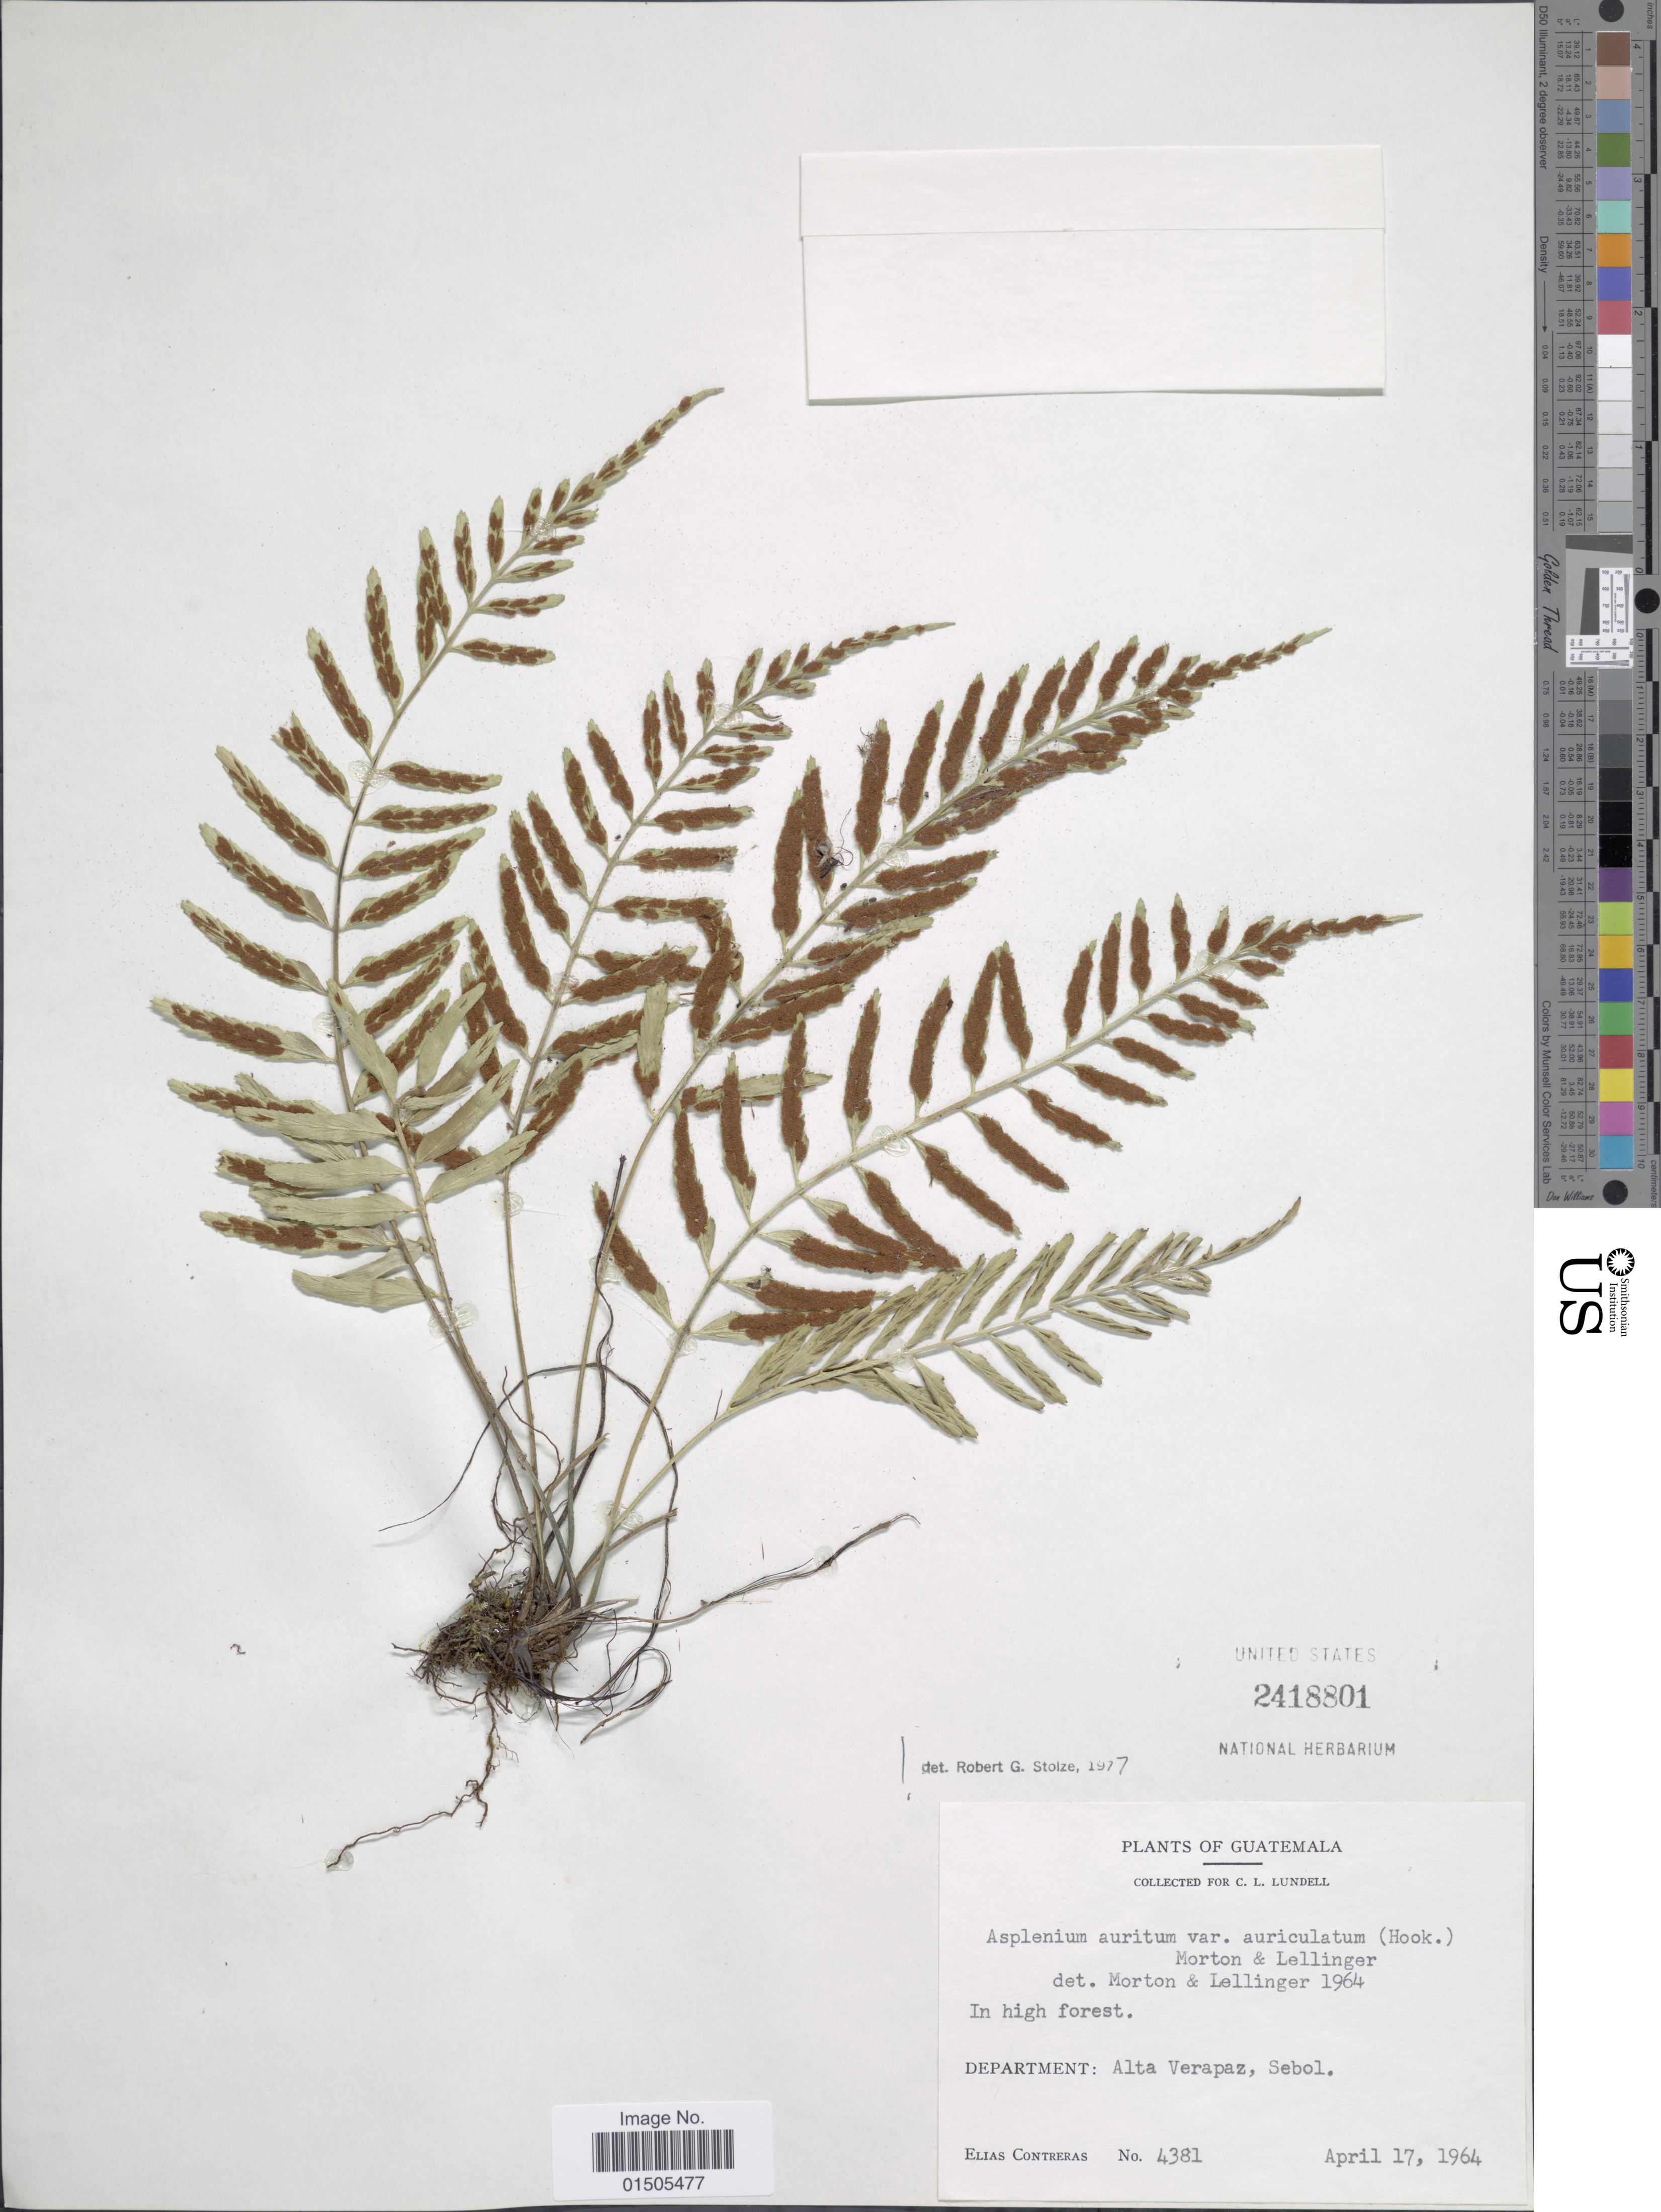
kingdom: Plantae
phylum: Tracheophyta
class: Polypodiopsida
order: Polypodiales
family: Aspleniaceae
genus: Asplenium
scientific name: Asplenium auritum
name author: Sw.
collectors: E. Contreras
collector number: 4381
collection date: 1964-04-17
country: Guatemala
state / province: Alta Verapaz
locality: Sebol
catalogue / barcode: US 2418801